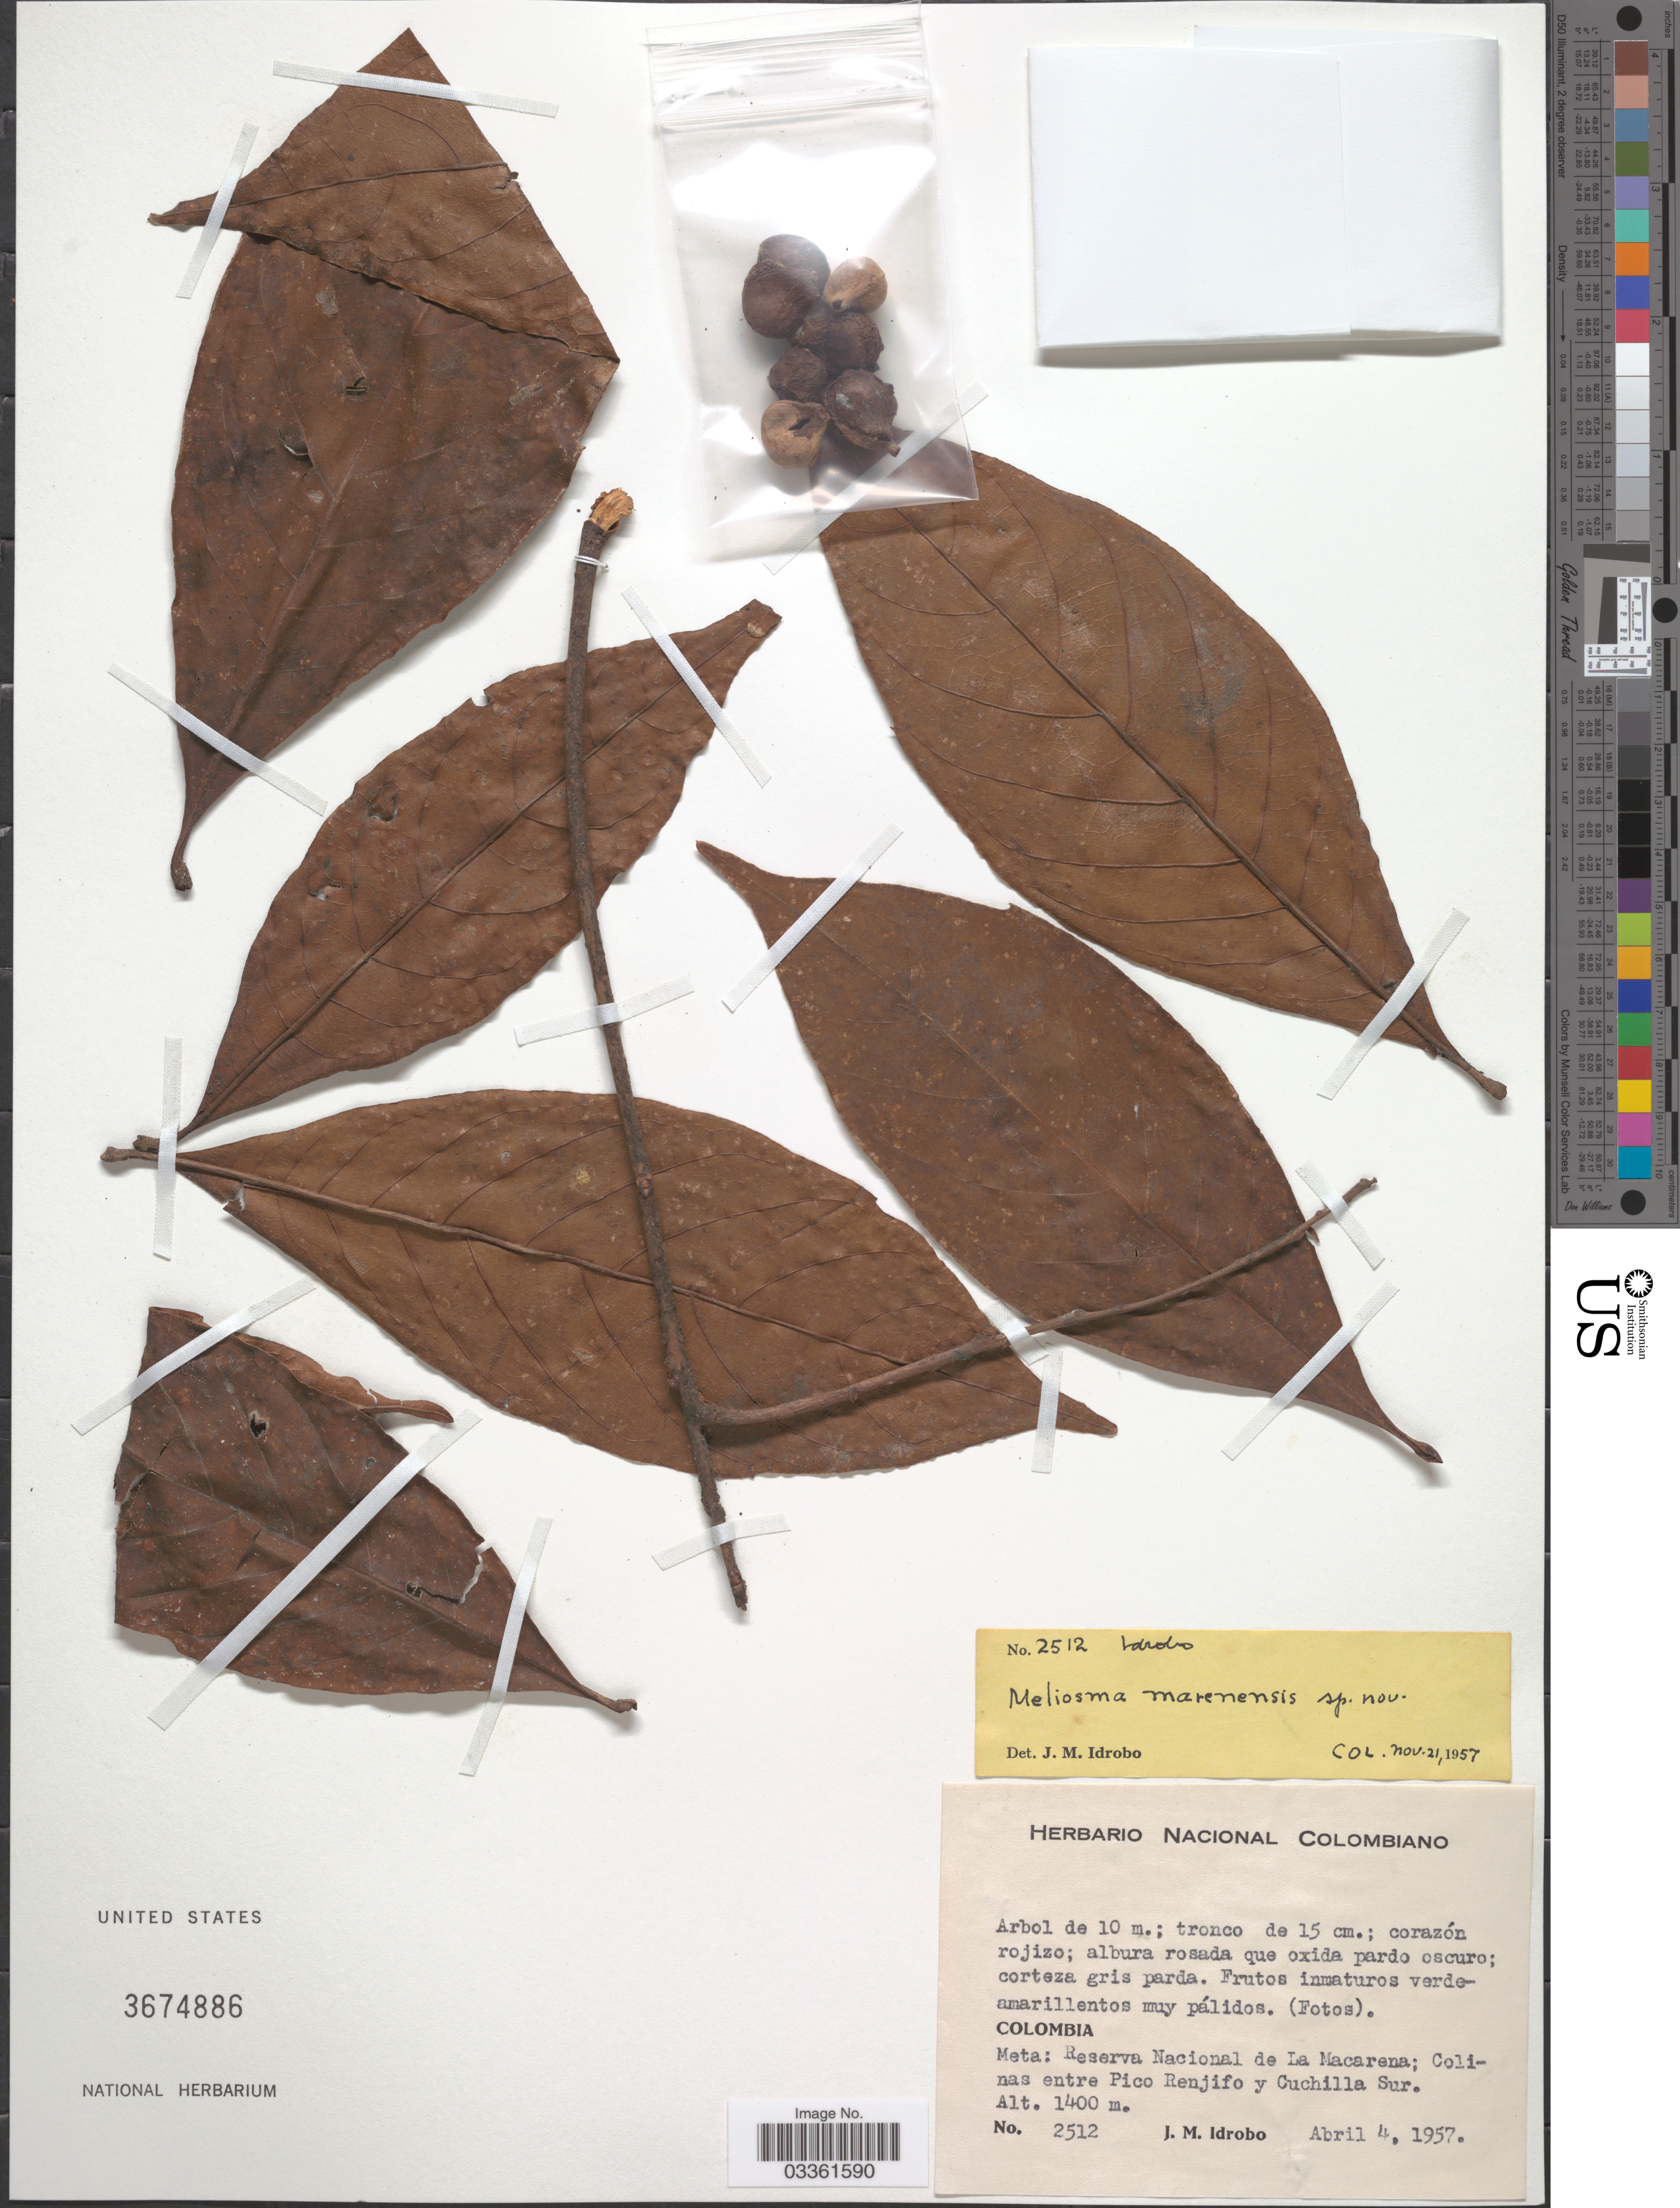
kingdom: Plantae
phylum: Tracheophyta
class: Magnoliopsida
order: Proteales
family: Sabiaceae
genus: Meliosma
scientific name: Meliosma marenensis, ined.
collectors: J. M. Idrobo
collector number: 2512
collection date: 1957-04-04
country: Colombia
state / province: Meta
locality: Reserva Nacional de La Macarena; Colinas entre Pico Renjifo y Cuchilla Sur.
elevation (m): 1400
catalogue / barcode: US 3674886